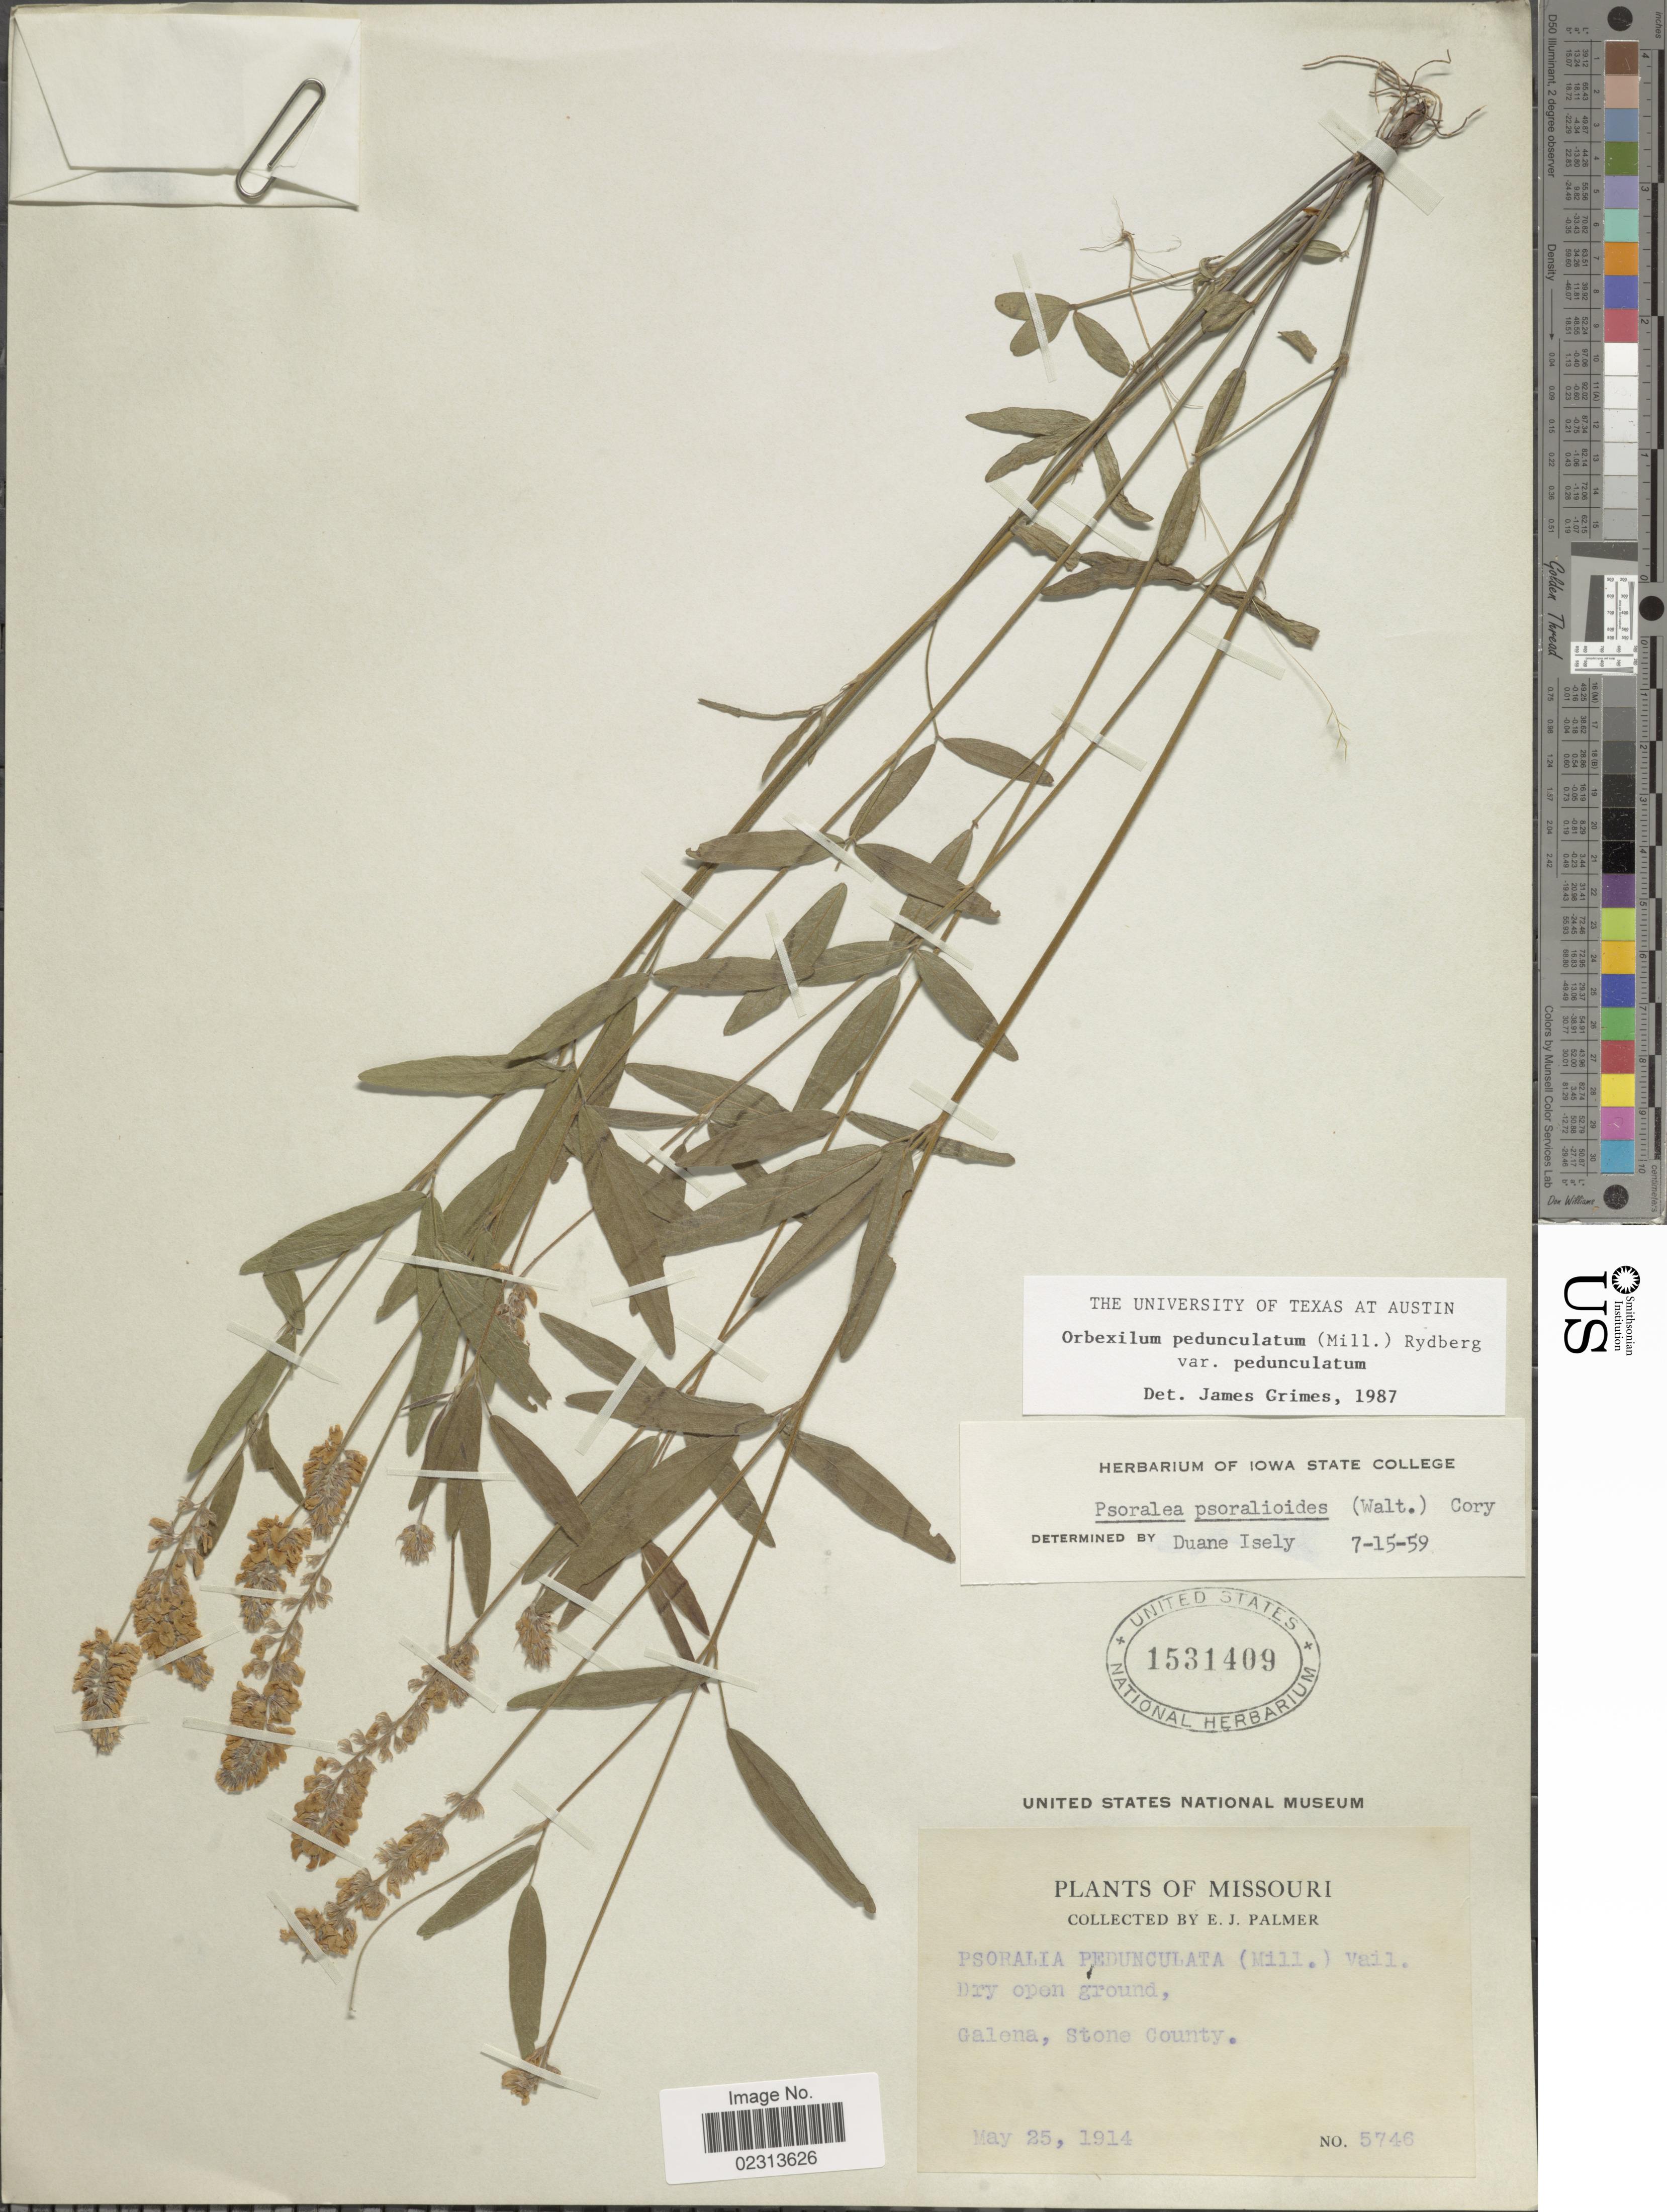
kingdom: Plantae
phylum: Tracheophyta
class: Magnoliopsida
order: Fabales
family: Fabaceae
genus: Orbexilum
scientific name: Orbexilum pedunculatum var. pedunculatum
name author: (Miller) Rydberg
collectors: E. J. Palmer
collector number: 5746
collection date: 1914-05-25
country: United States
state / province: Missouri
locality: Galena, Stone County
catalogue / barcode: US 1531409